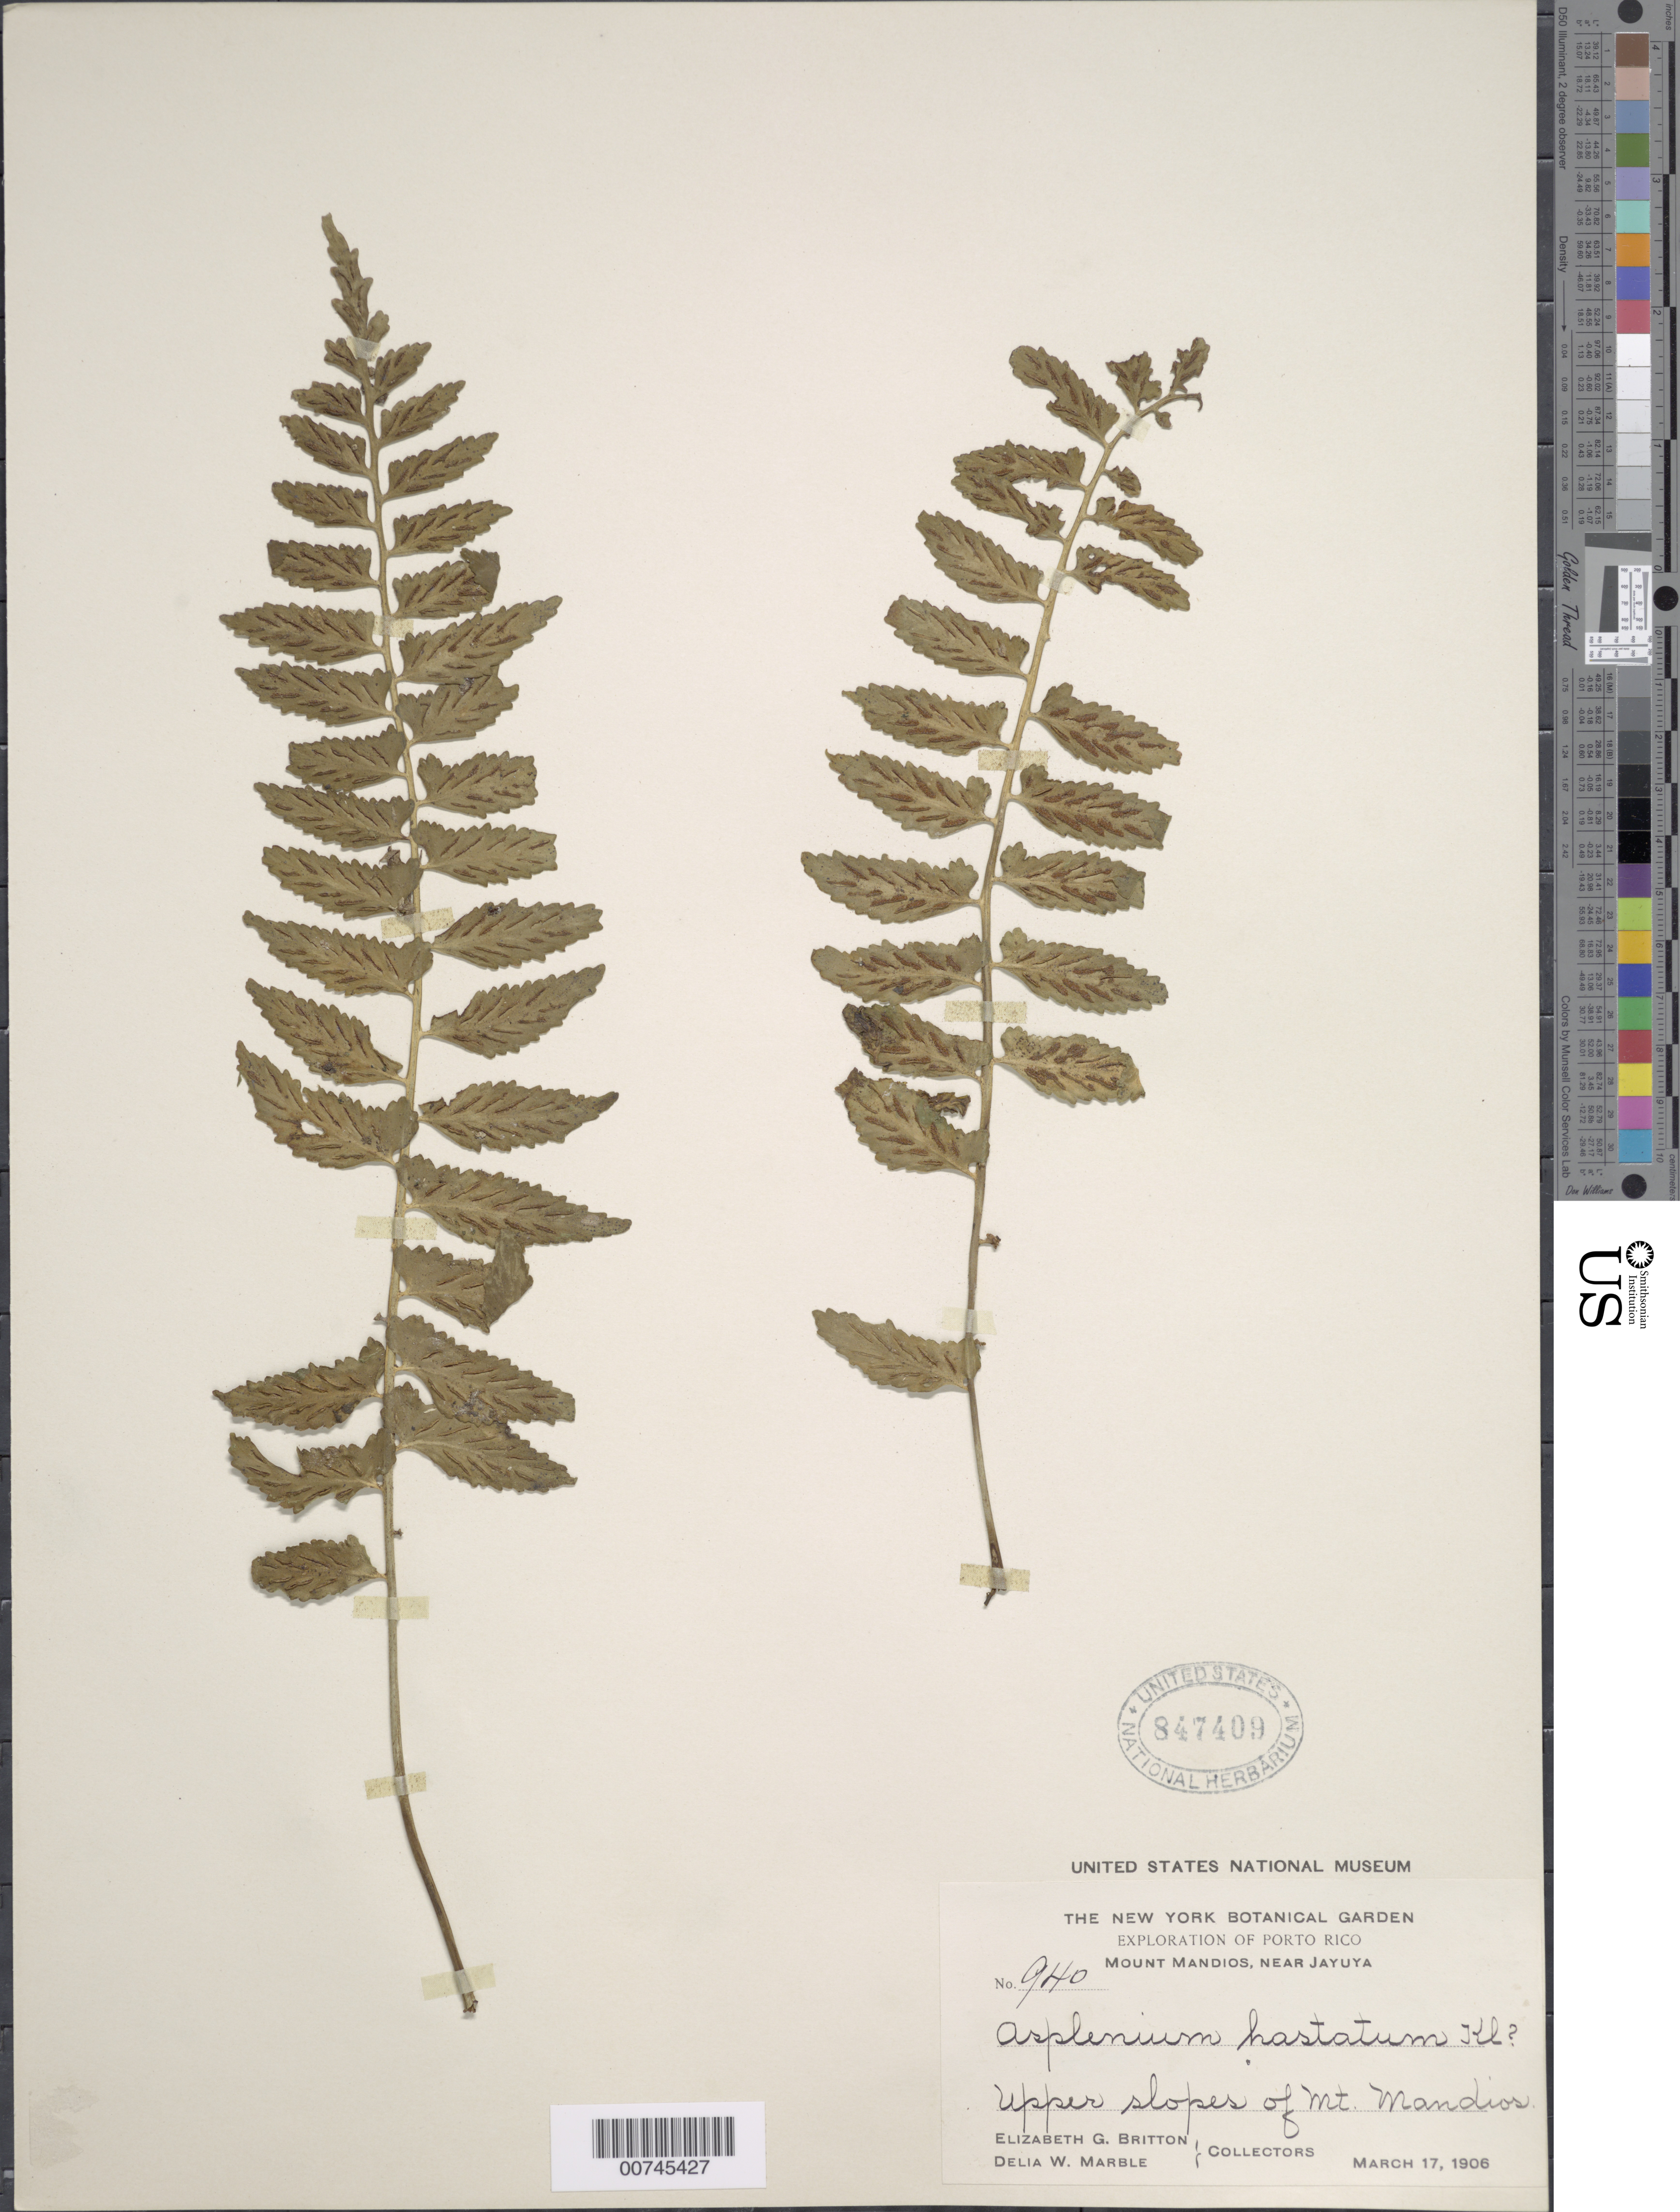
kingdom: Plantae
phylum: Tracheophyta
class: Polypodiopsida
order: Polypodiales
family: Aspleniaceae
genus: Asplenium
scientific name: Asplenium auriculatum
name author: Sw.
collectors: N. Britton & D. W. Marble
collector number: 940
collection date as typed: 17 Mar 1906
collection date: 1906-03-17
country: Puerto Rico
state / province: Jayuya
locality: Mount mandios, near Jayuya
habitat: Upper slopes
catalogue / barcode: US 847409